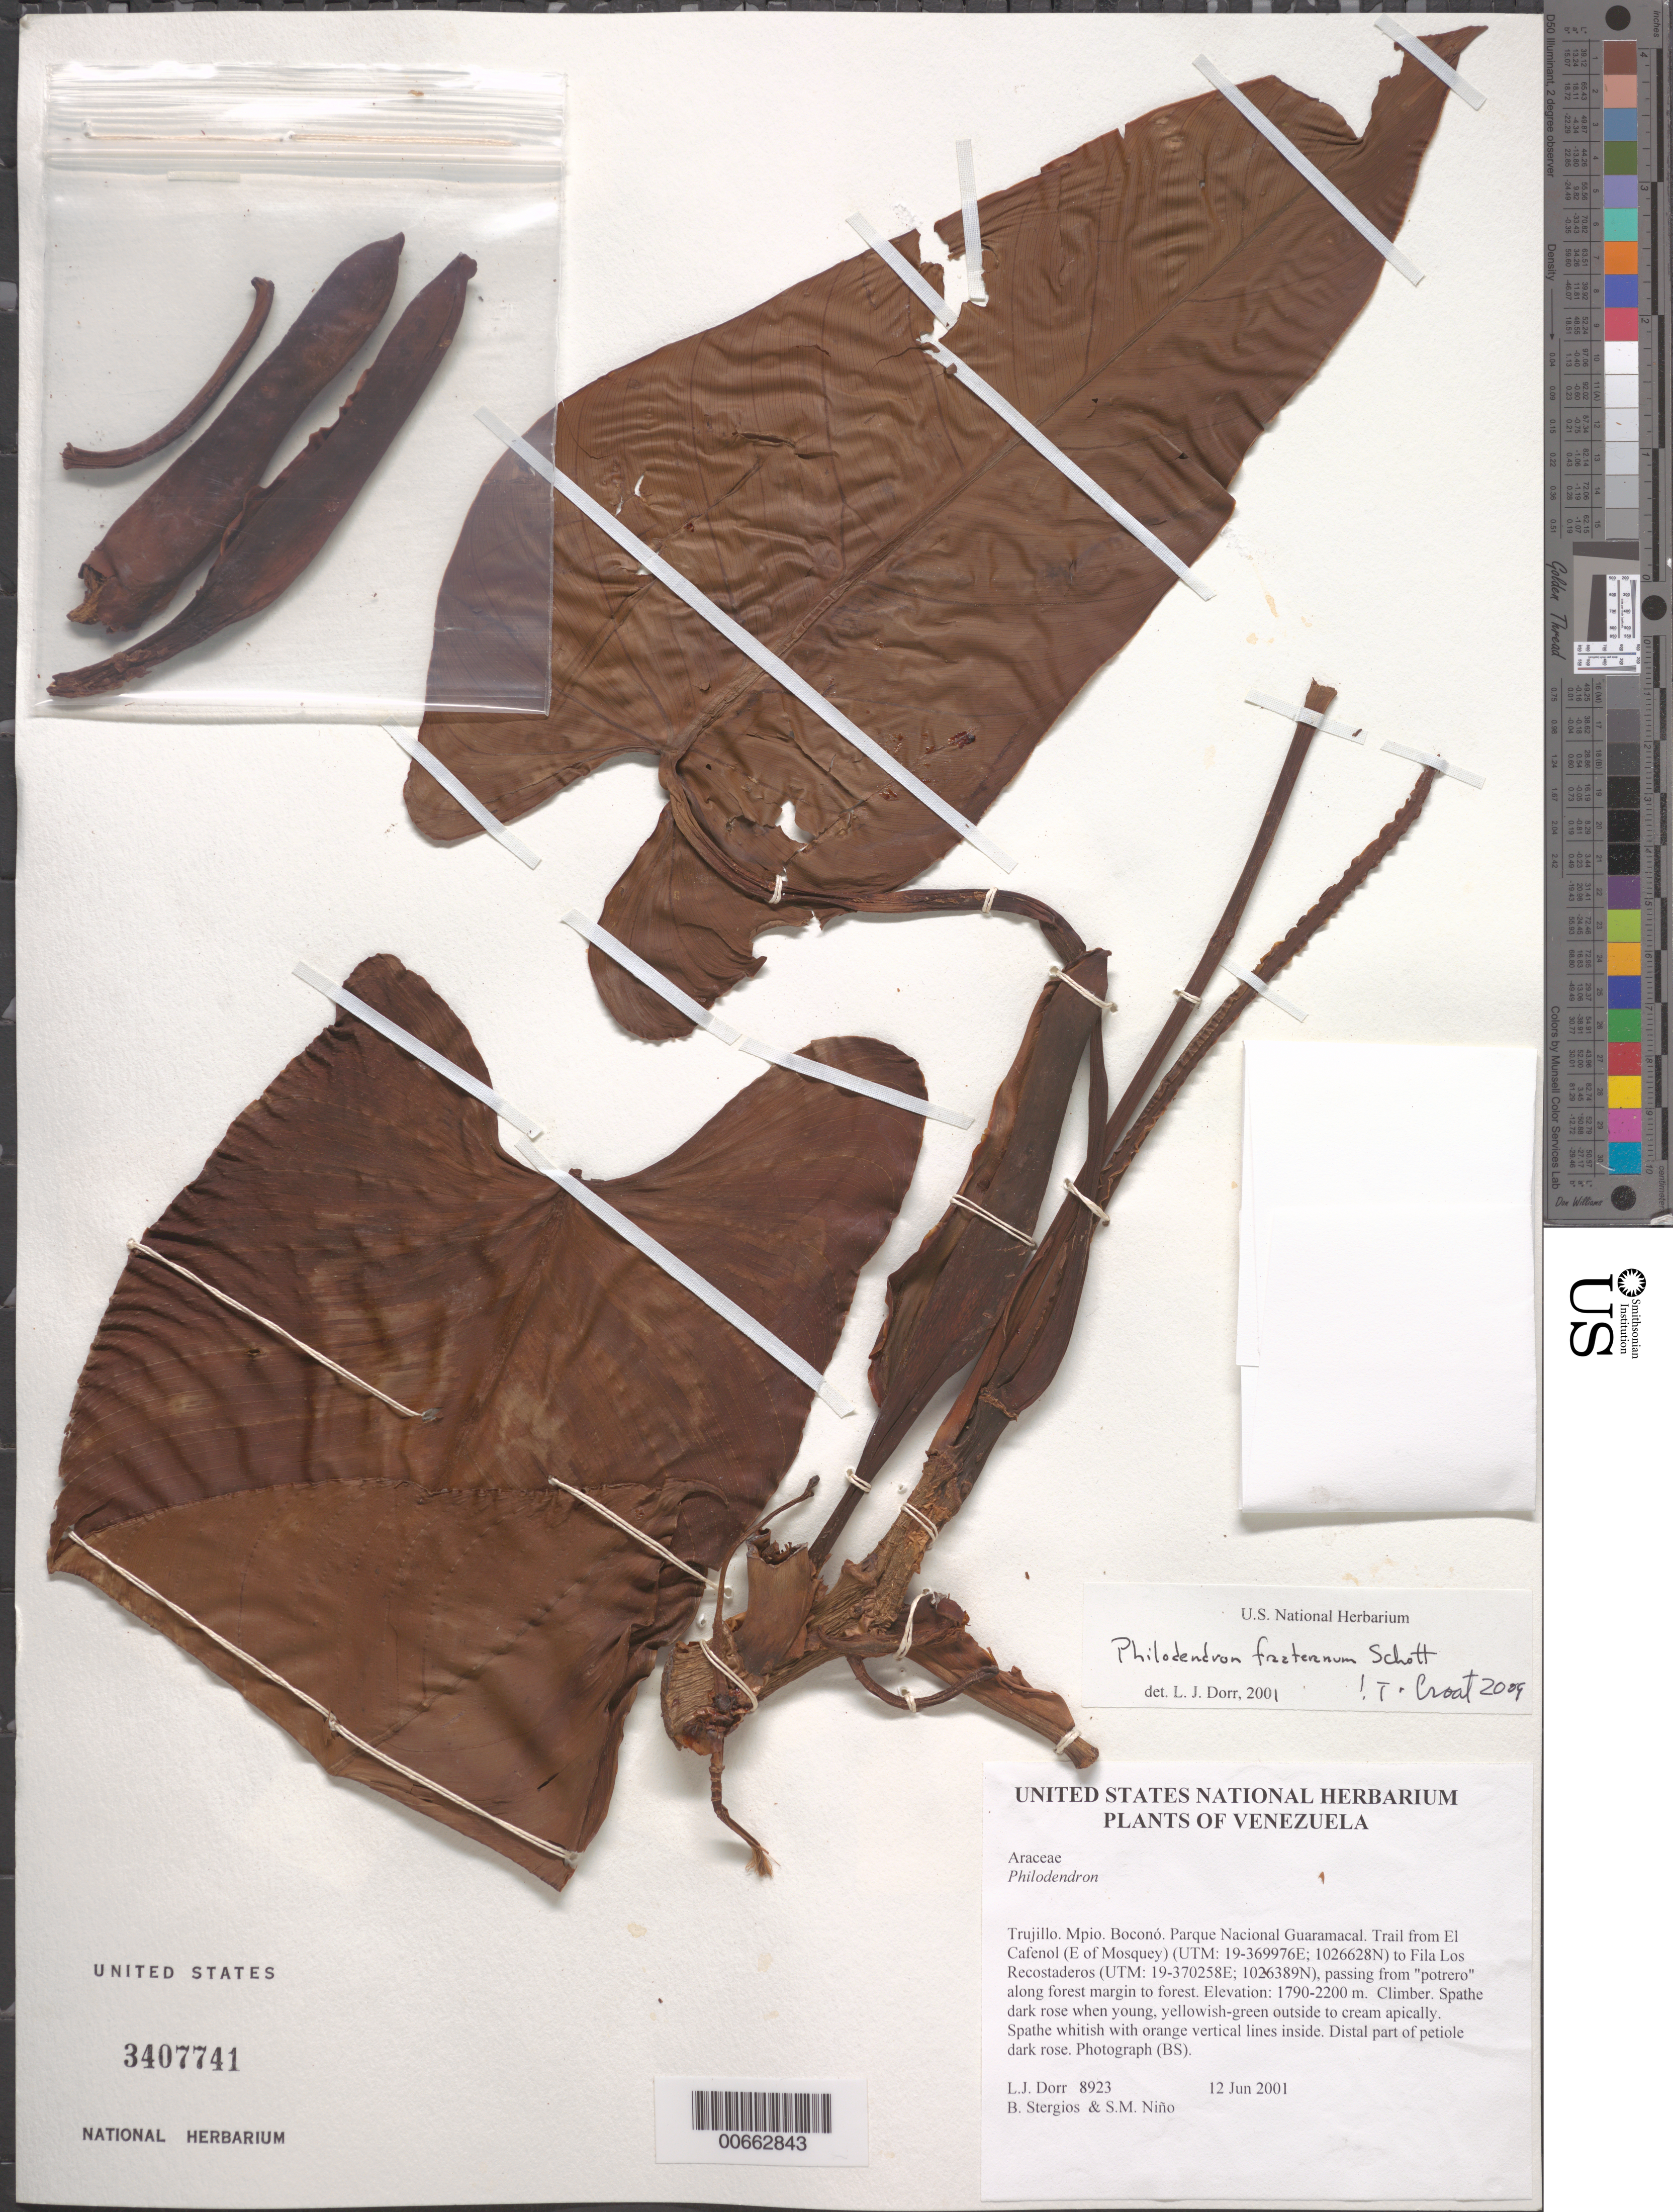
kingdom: Plantae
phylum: Tracheophyta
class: Liliopsida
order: Alismatales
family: Araceae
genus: Philodendron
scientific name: Philodendron fraternum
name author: Schott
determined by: Dorr, L. J., (BOT), Smithsonian Institution - National Museum of Natural History (UNITED STATES)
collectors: L. J. Dorr, B. G. Stergios & S. M. Niño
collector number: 8923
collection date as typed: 12 Jun 2001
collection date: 2001-06-12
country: Venezuela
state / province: Trujillo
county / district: Boconó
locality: Parque Nacional Guaramacal. Trail from El Cafenol (E of Mosquey) to Fila Los Recostaderos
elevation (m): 1790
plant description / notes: PORT, US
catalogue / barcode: US 3407741